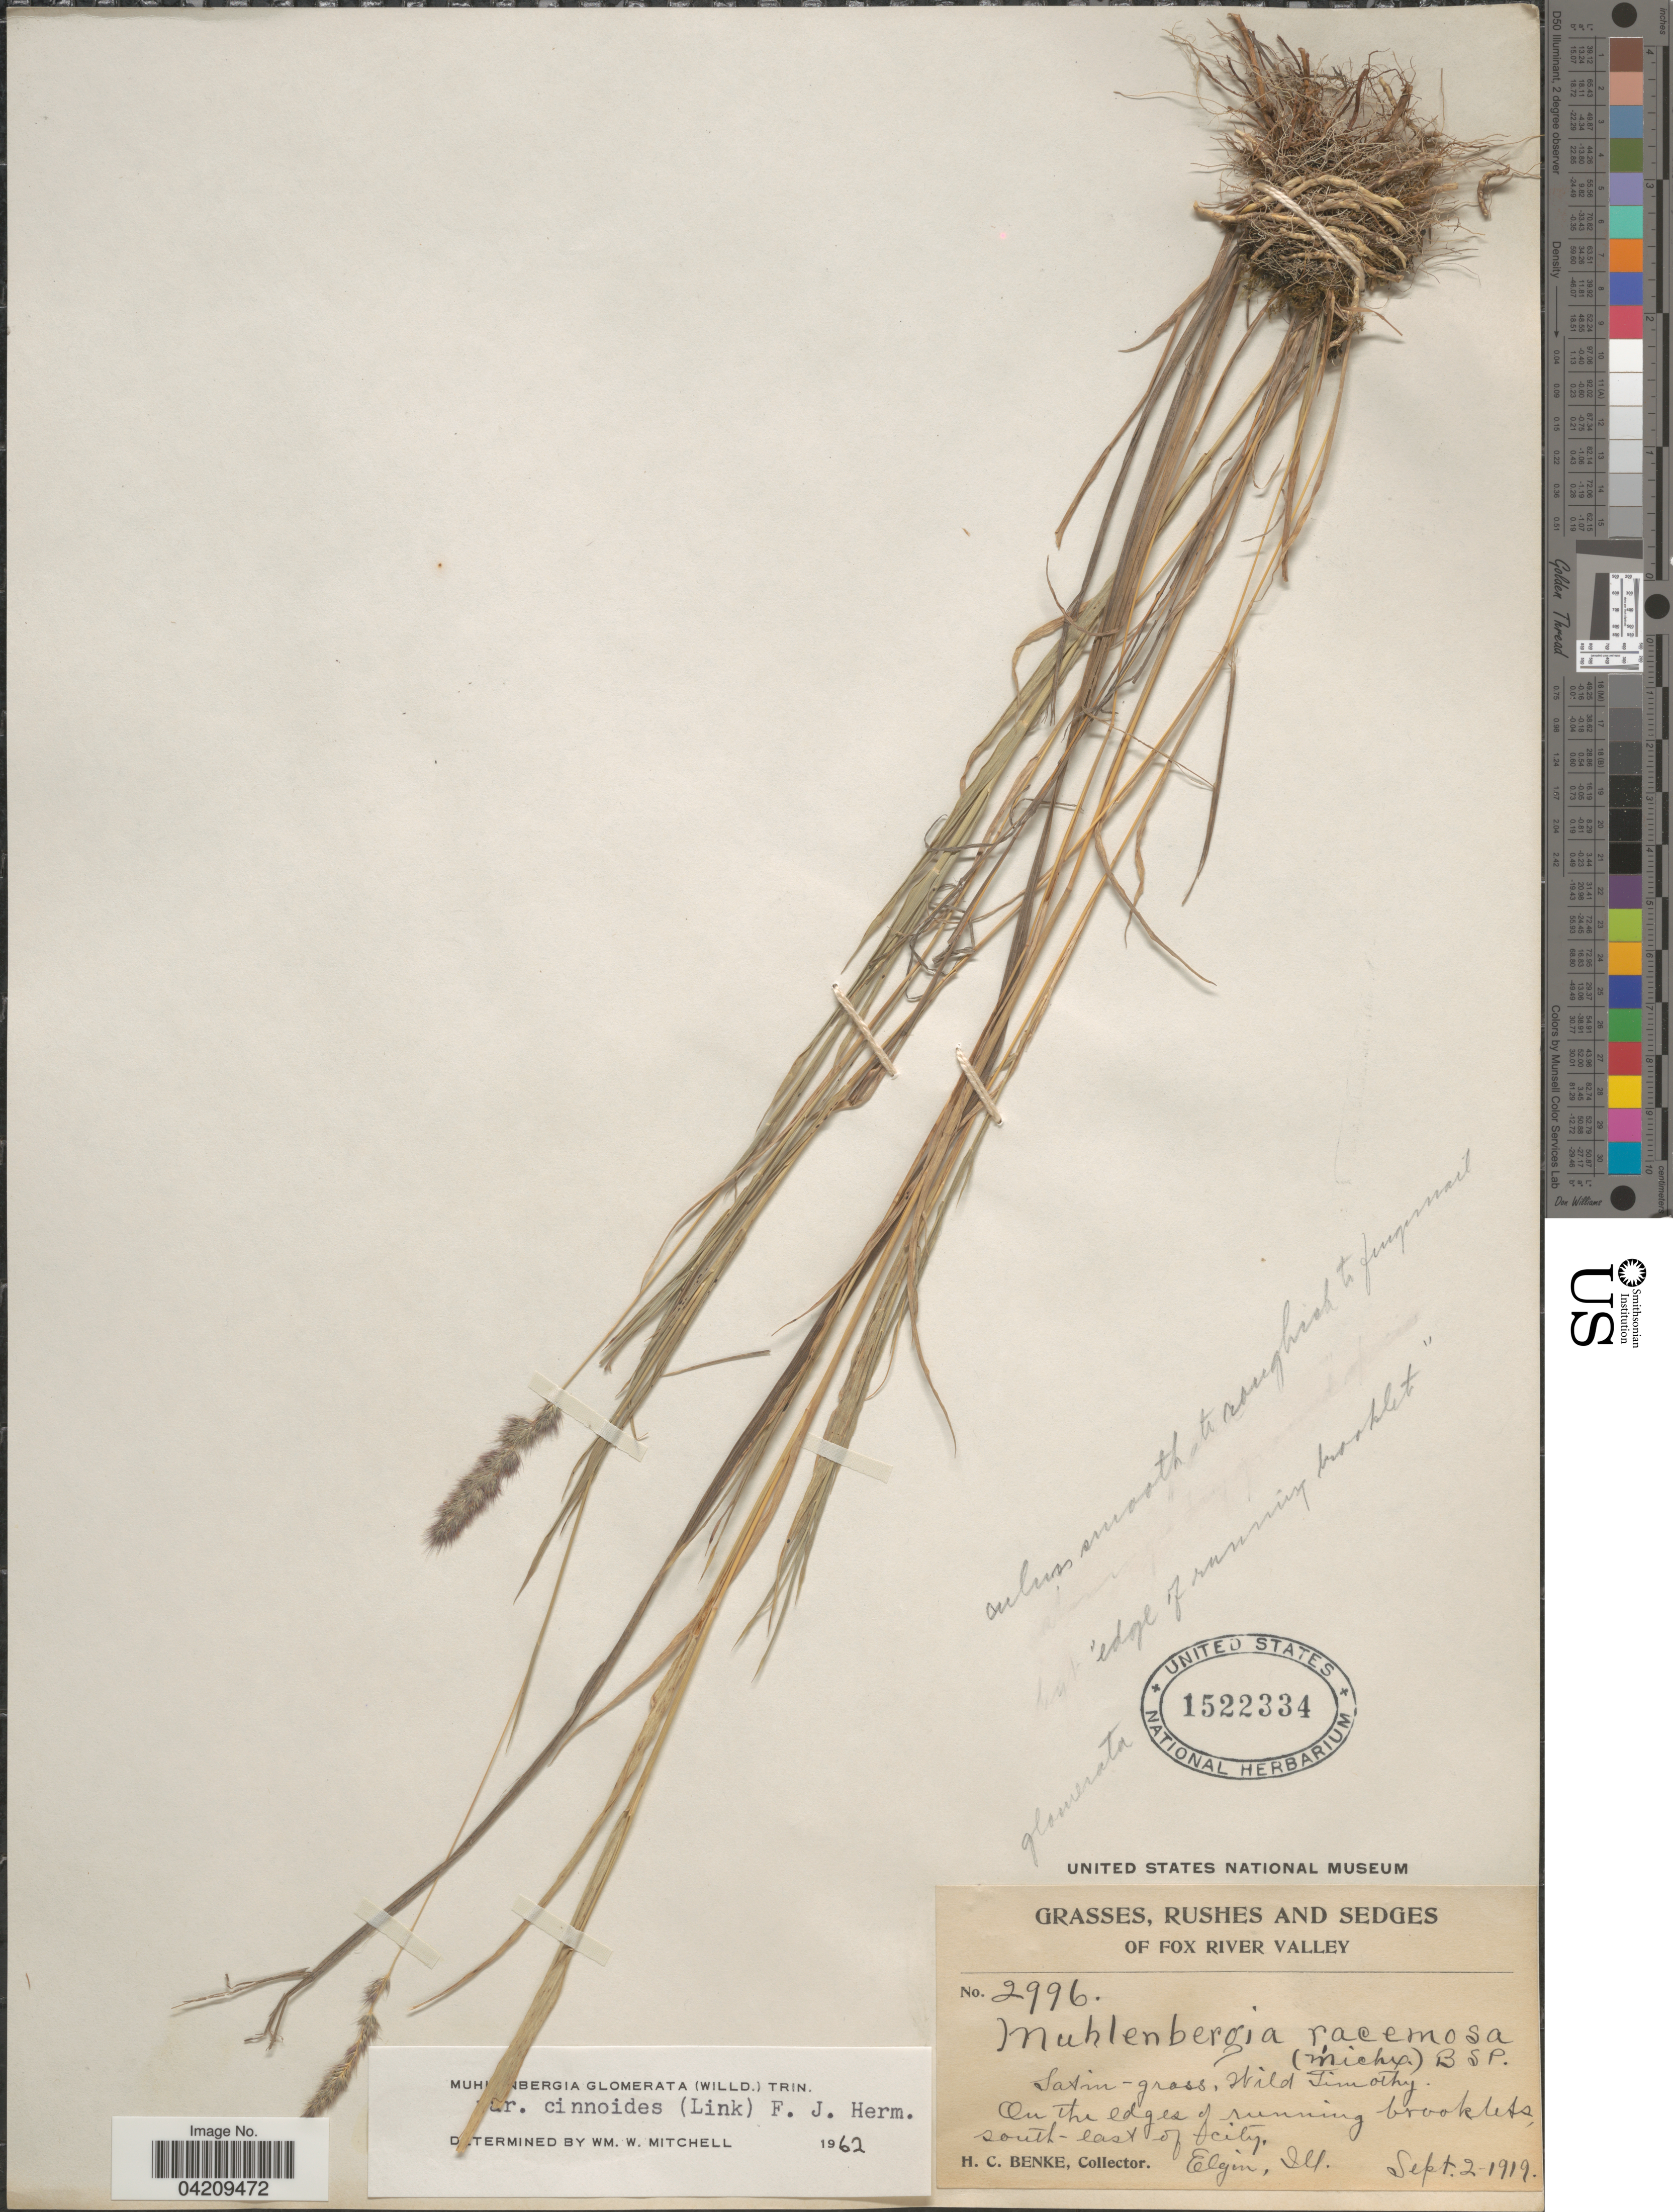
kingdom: Plantae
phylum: Tracheophyta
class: Liliopsida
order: Poales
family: Poaceae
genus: Muhlenbergia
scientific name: Muhlenbergia glomerata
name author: (Willd.) Trin.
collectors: H. Benke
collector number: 2996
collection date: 1919-09-02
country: United States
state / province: Illinois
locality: Fox River Valley. On the edges of running brooklets, south-east of city. Elgin.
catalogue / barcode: US 1522334